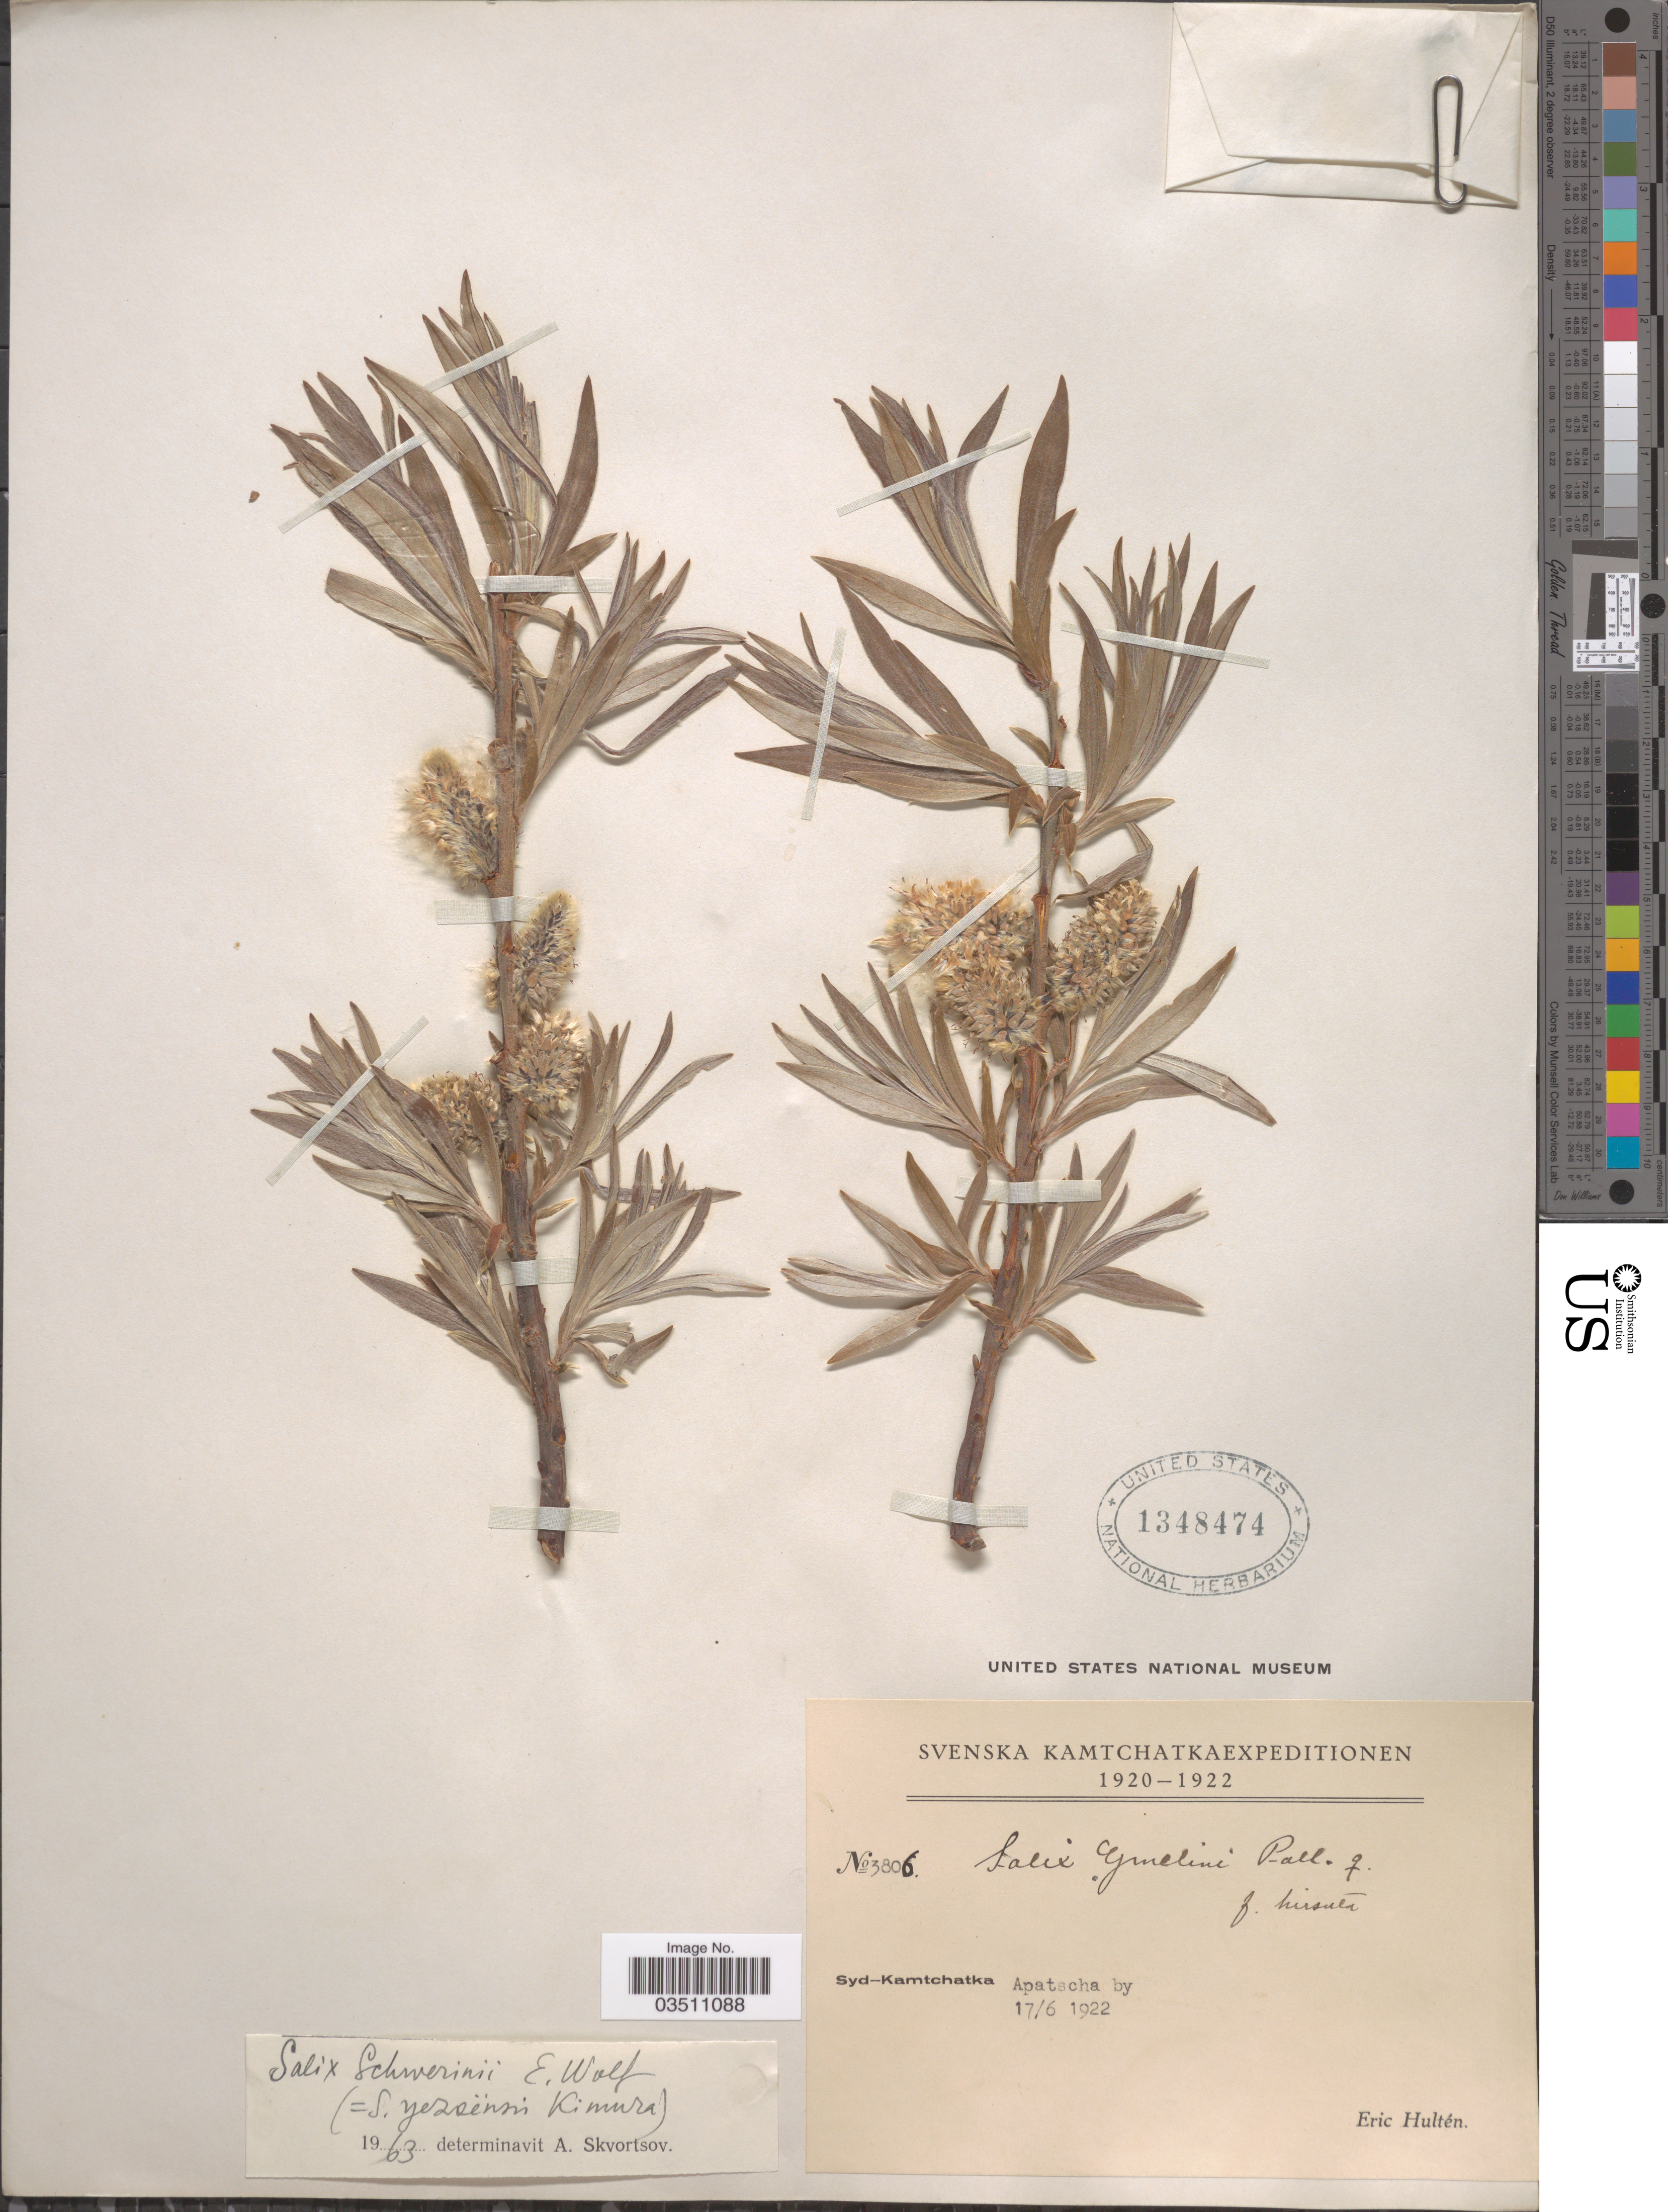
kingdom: Plantae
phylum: Tracheophyta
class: Magnoliopsida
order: Malpighiales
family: Salicaceae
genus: Salix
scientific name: Salix schwerinii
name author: E.L. Wolf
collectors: E. G. Hultén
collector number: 3806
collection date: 1922-06-17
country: Russian Federation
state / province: Kamchatka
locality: Syd-Kamtchatka Apatscha by.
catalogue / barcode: US 1348474